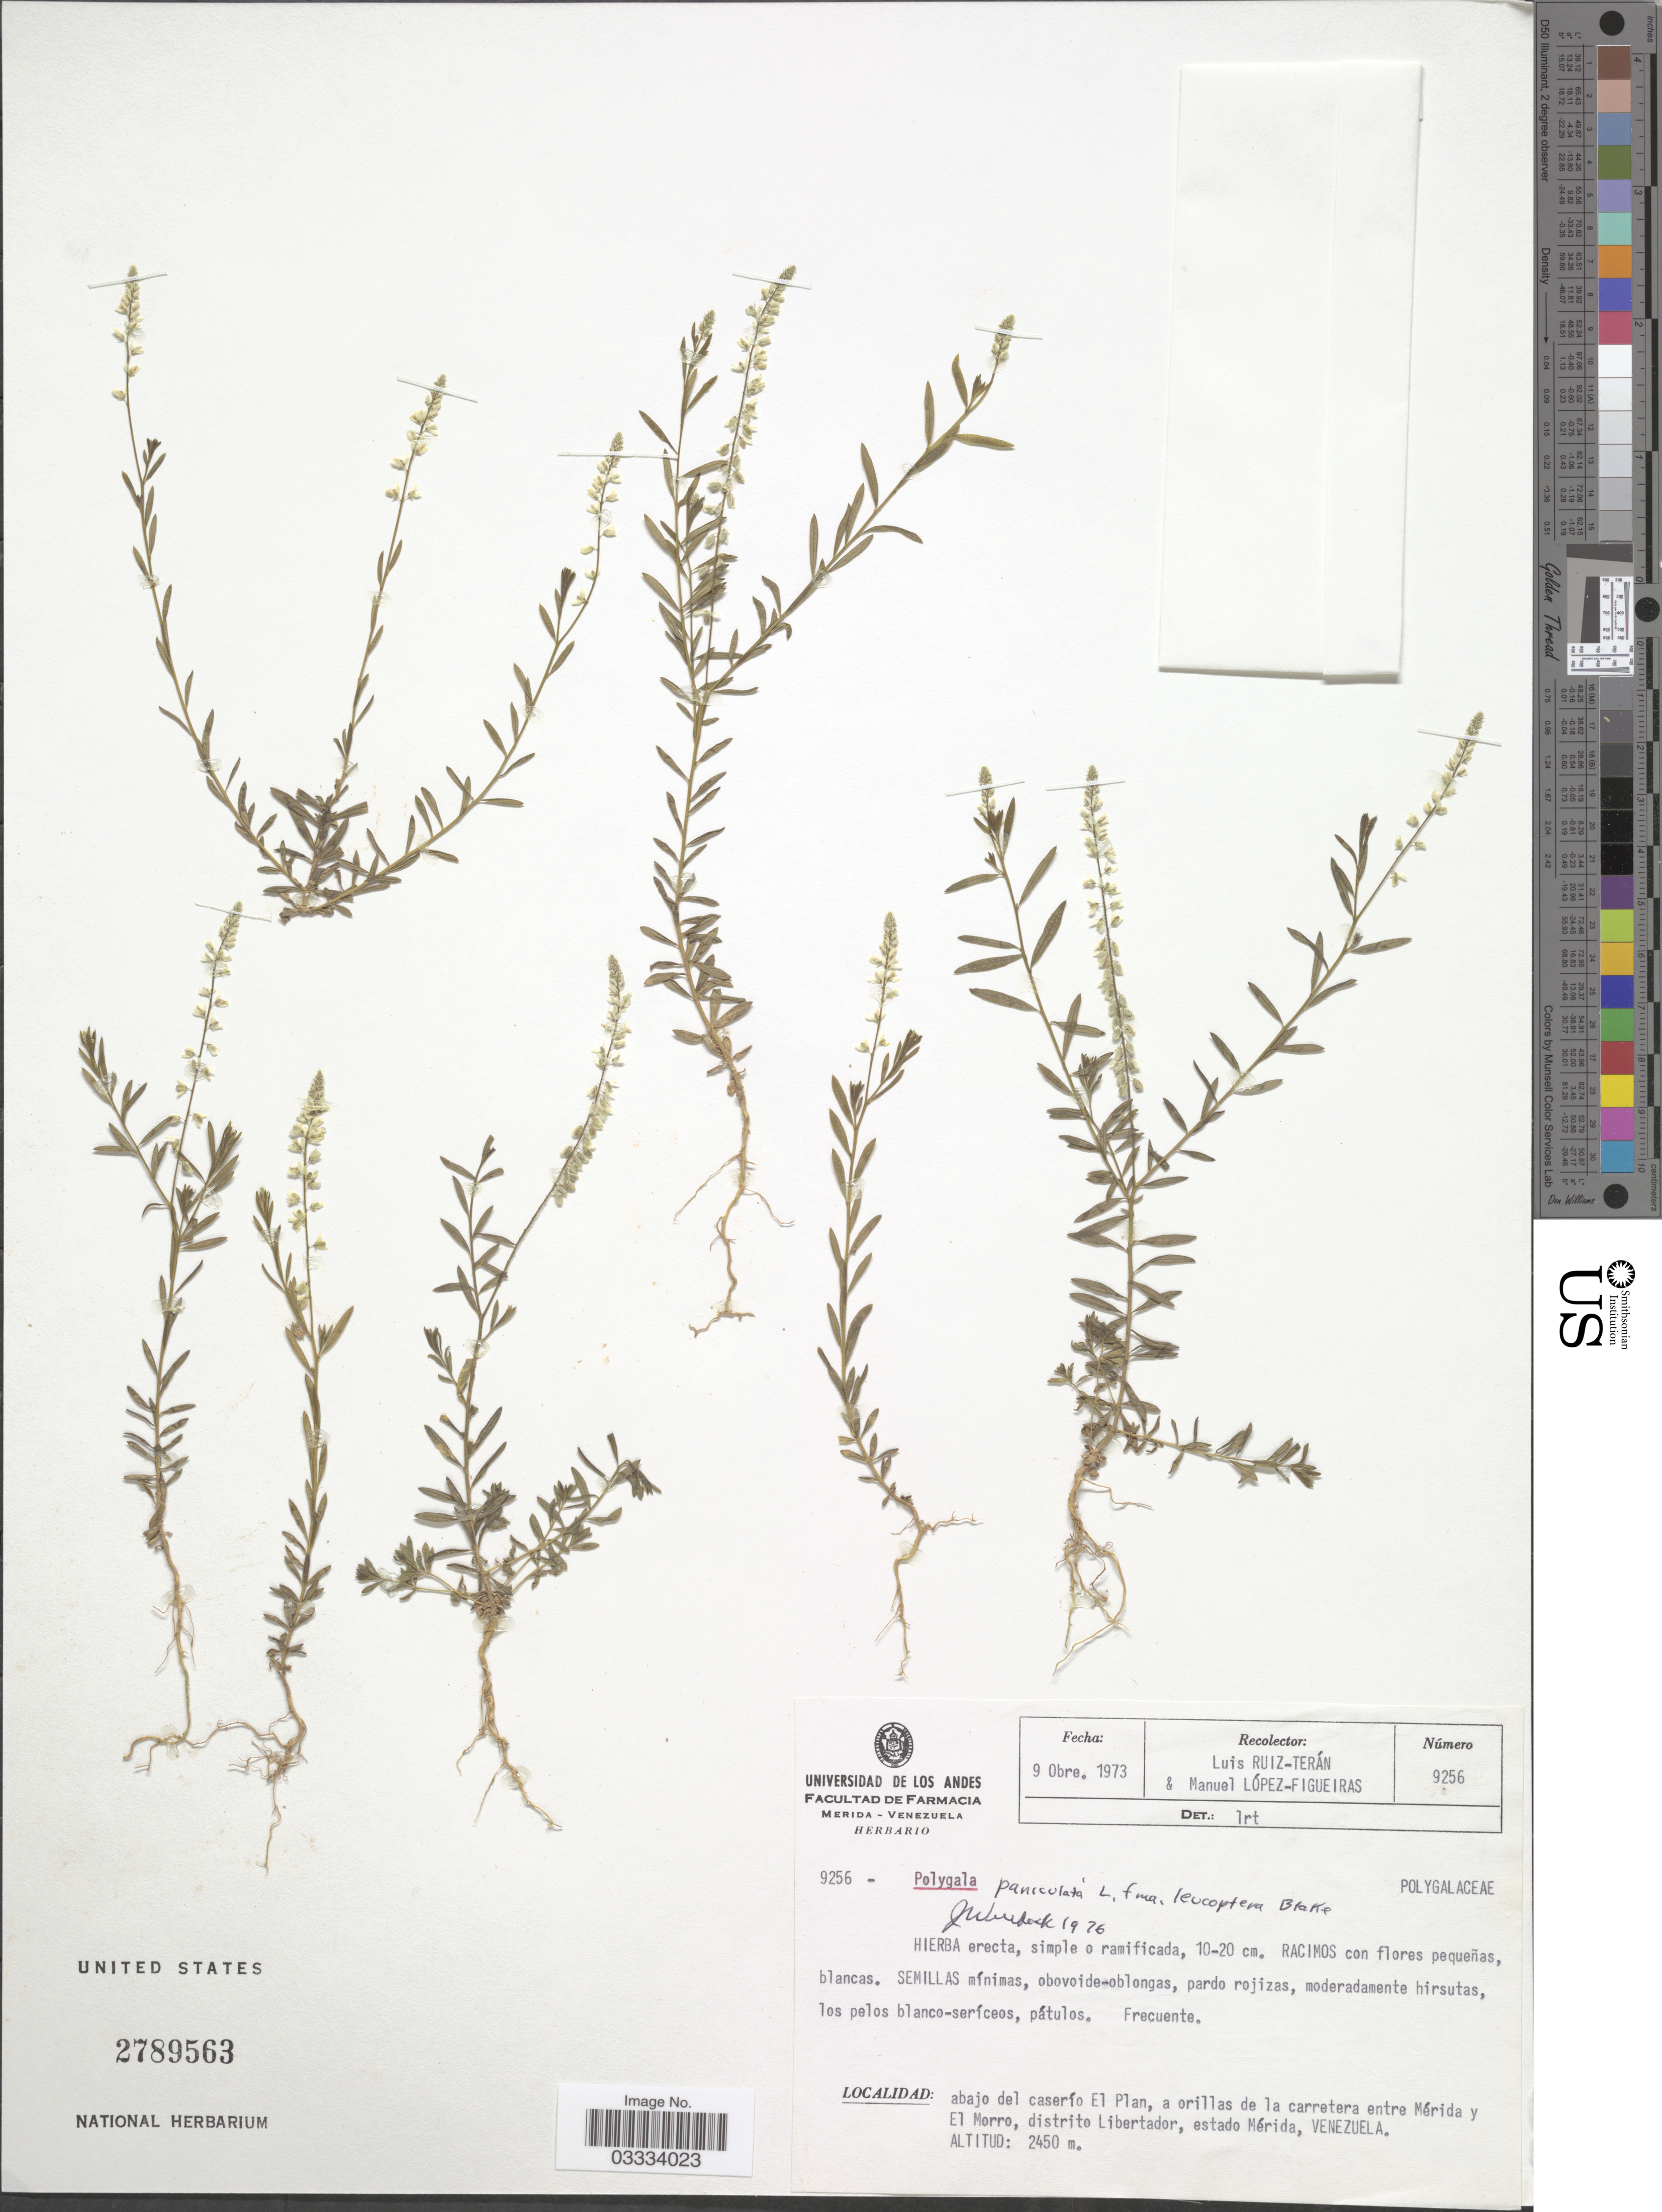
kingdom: Plantae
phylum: Tracheophyta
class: Magnoliopsida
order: Fabales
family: Polygalaceae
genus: Polygala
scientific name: Polygala paniculata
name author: L.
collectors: L. Teran & M. López Figueiras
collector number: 9256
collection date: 1973-10-09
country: Venezuela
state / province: Mérida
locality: Abajo del caserío El Plan, a orillas de la carretera entre Mérida y El Morro, distrito Libertador.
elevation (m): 2450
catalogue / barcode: US 2789563